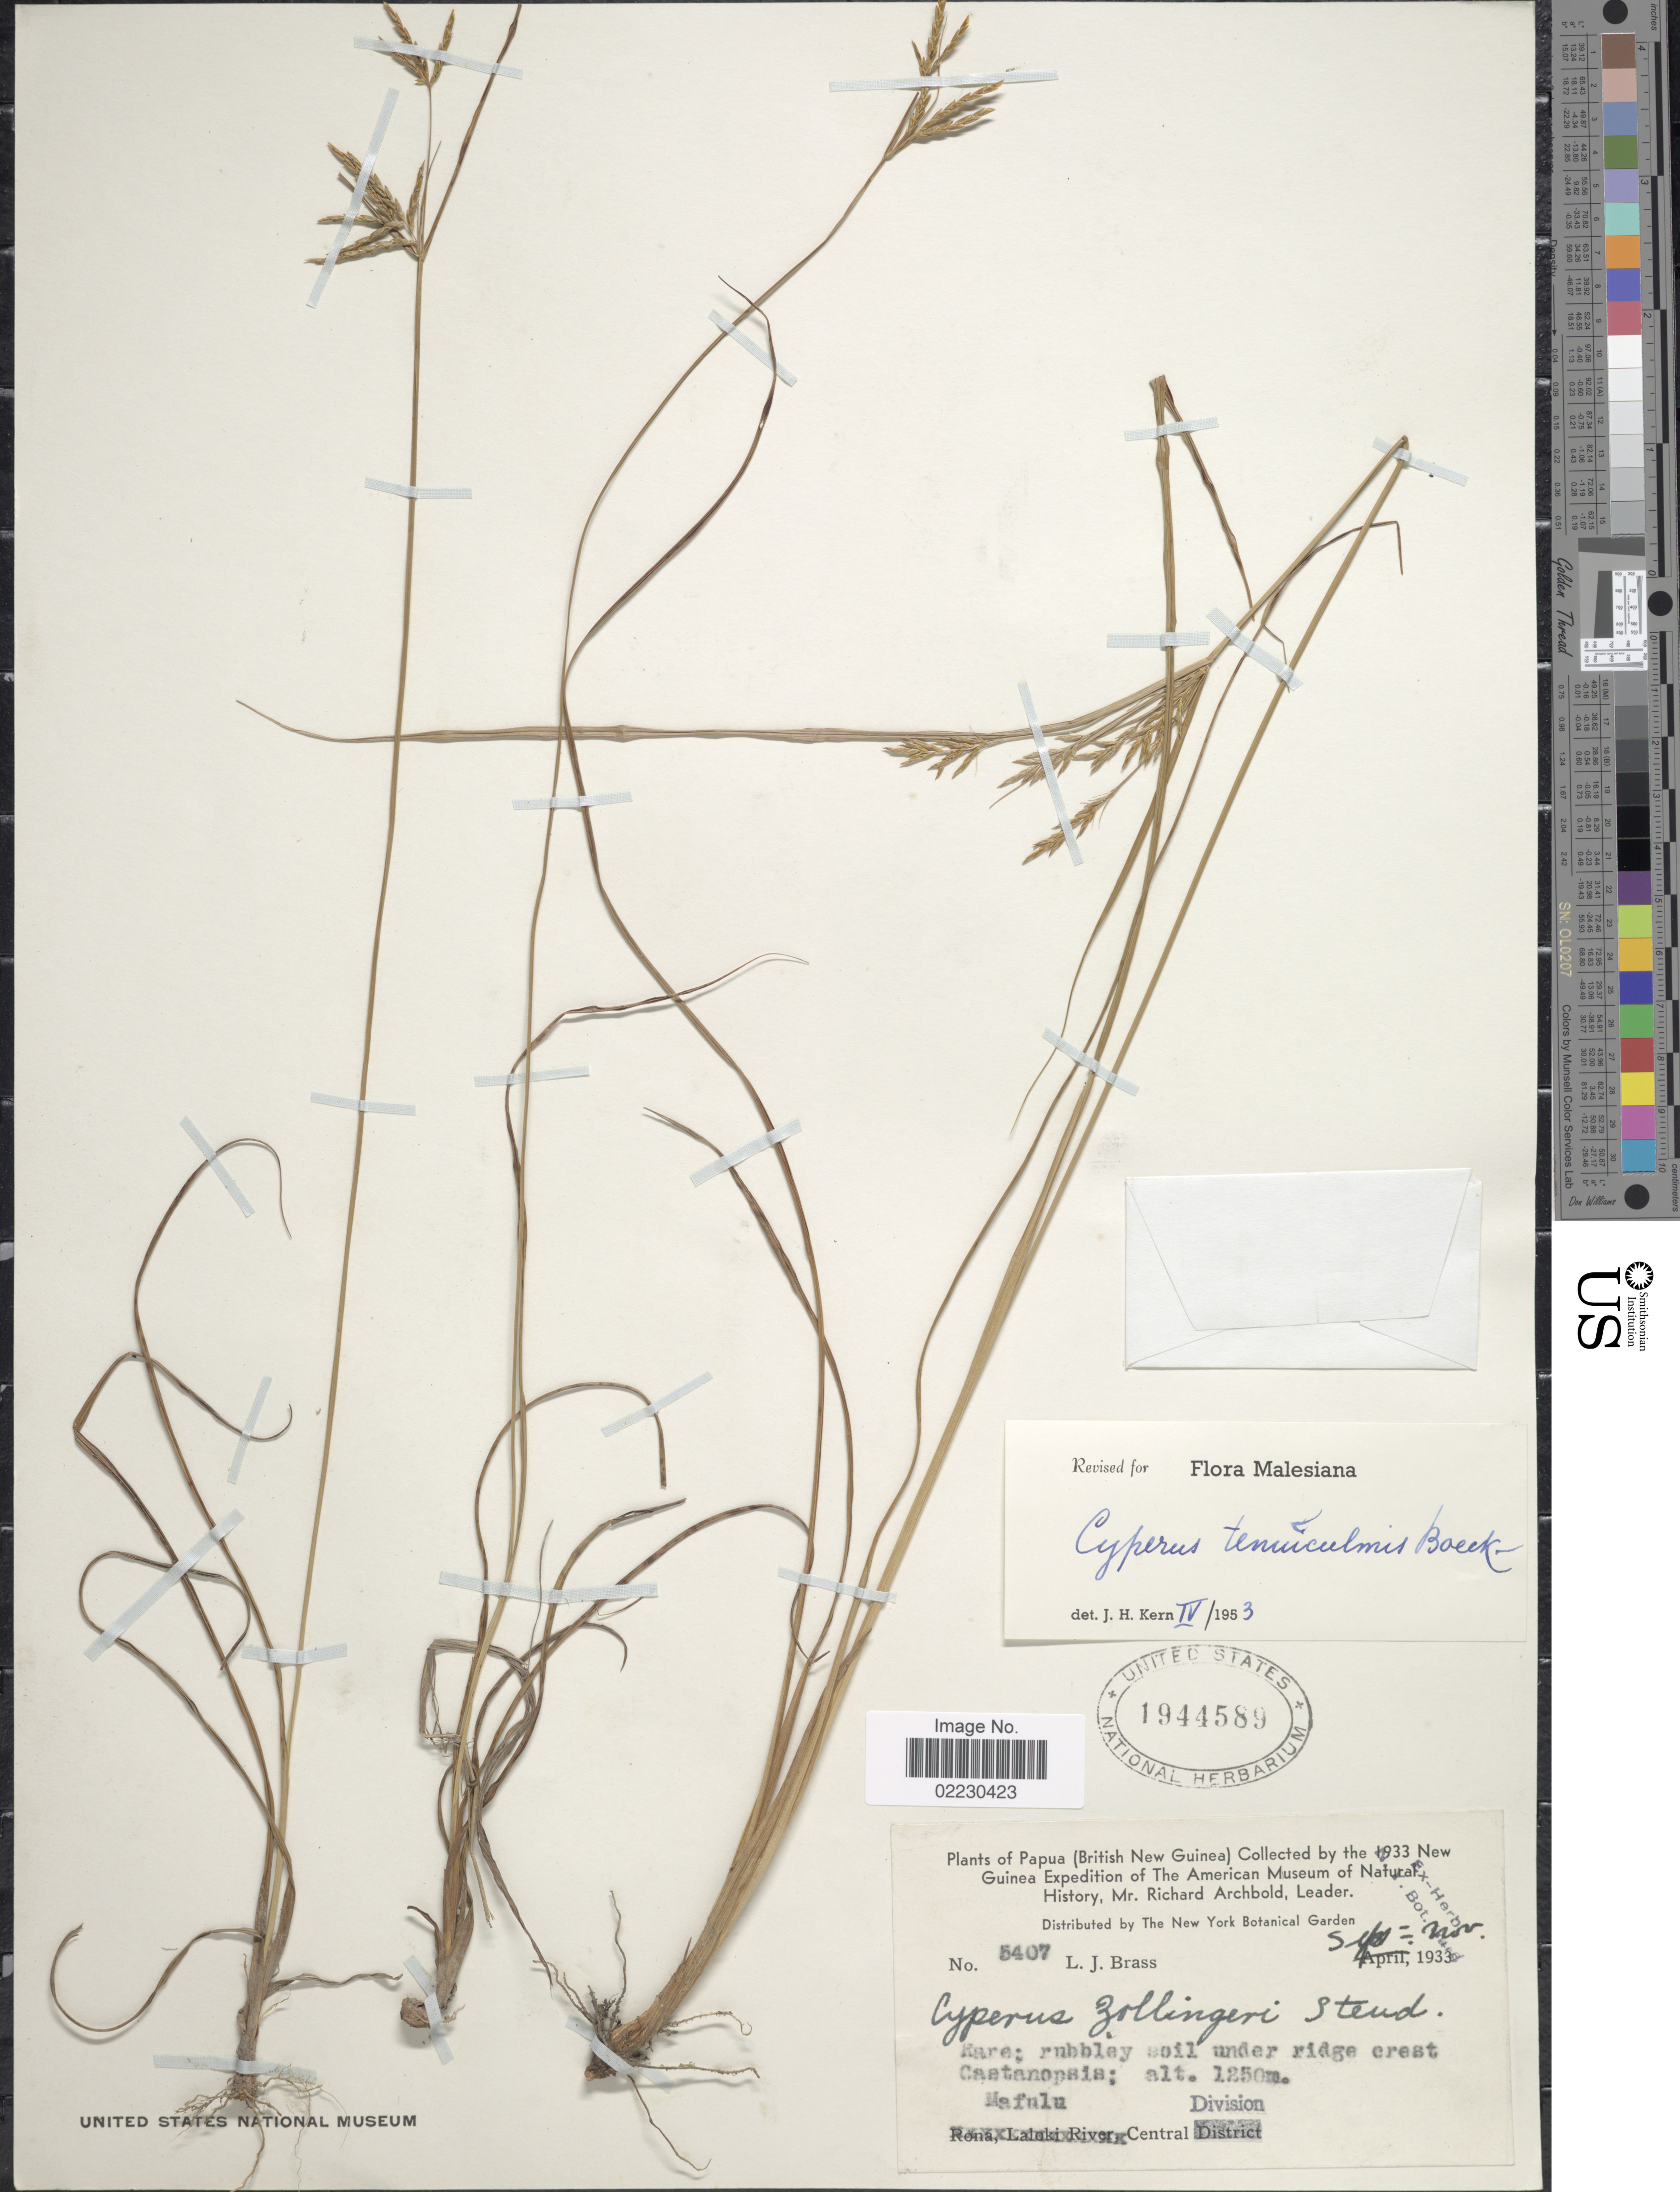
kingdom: Plantae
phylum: Tracheophyta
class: Liliopsida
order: Poales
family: Cyperaceae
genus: Cyperus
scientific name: Cyperus tenuiculmis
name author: Boeckeler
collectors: L. J. Brass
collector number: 5407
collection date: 1933-09/1933-11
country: Papua New Guinea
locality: Castanposis, Mafulu, Central Division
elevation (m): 1250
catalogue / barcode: US 1944589